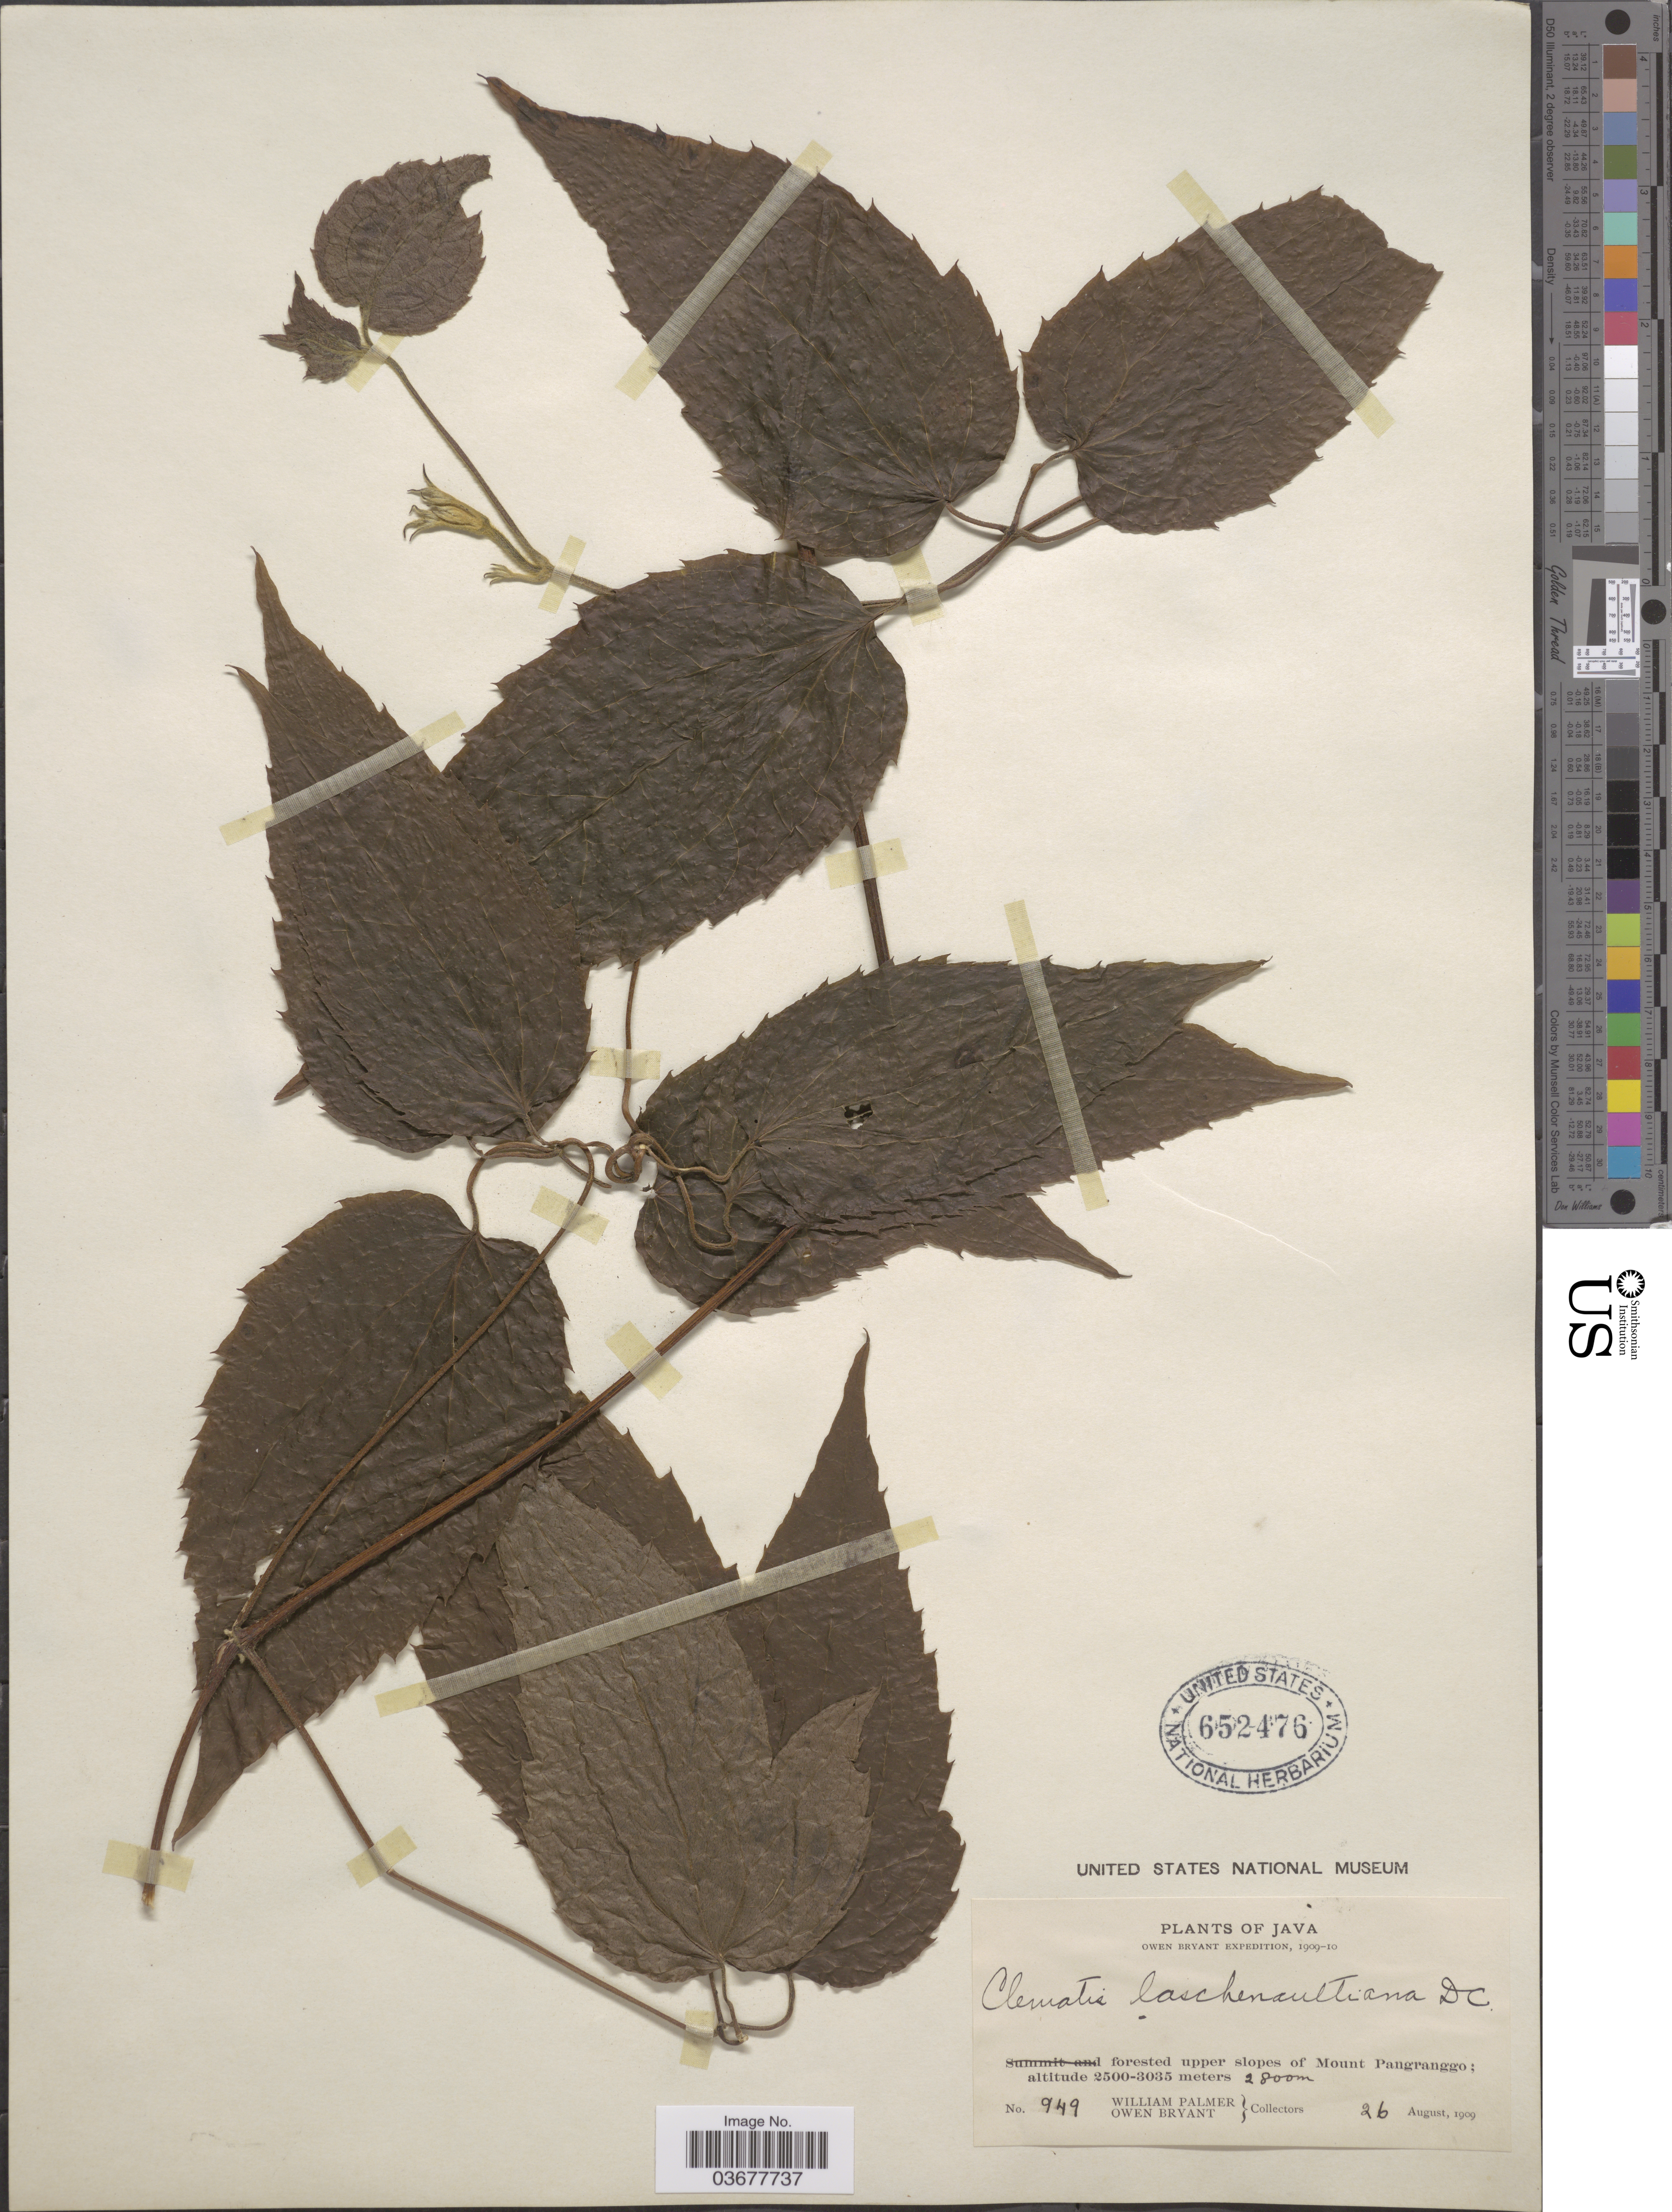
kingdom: Plantae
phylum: Tracheophyta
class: Magnoliopsida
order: Ranunculales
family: Ranunculaceae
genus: Clematis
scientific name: Clematis leschenaultiana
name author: DC.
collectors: W. Palmer & O. Bryant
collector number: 949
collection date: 1909-08-26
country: Indonesia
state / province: Java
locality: Forested upper slopes of Mount Pangranggo.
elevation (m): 2800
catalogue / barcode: US 652476